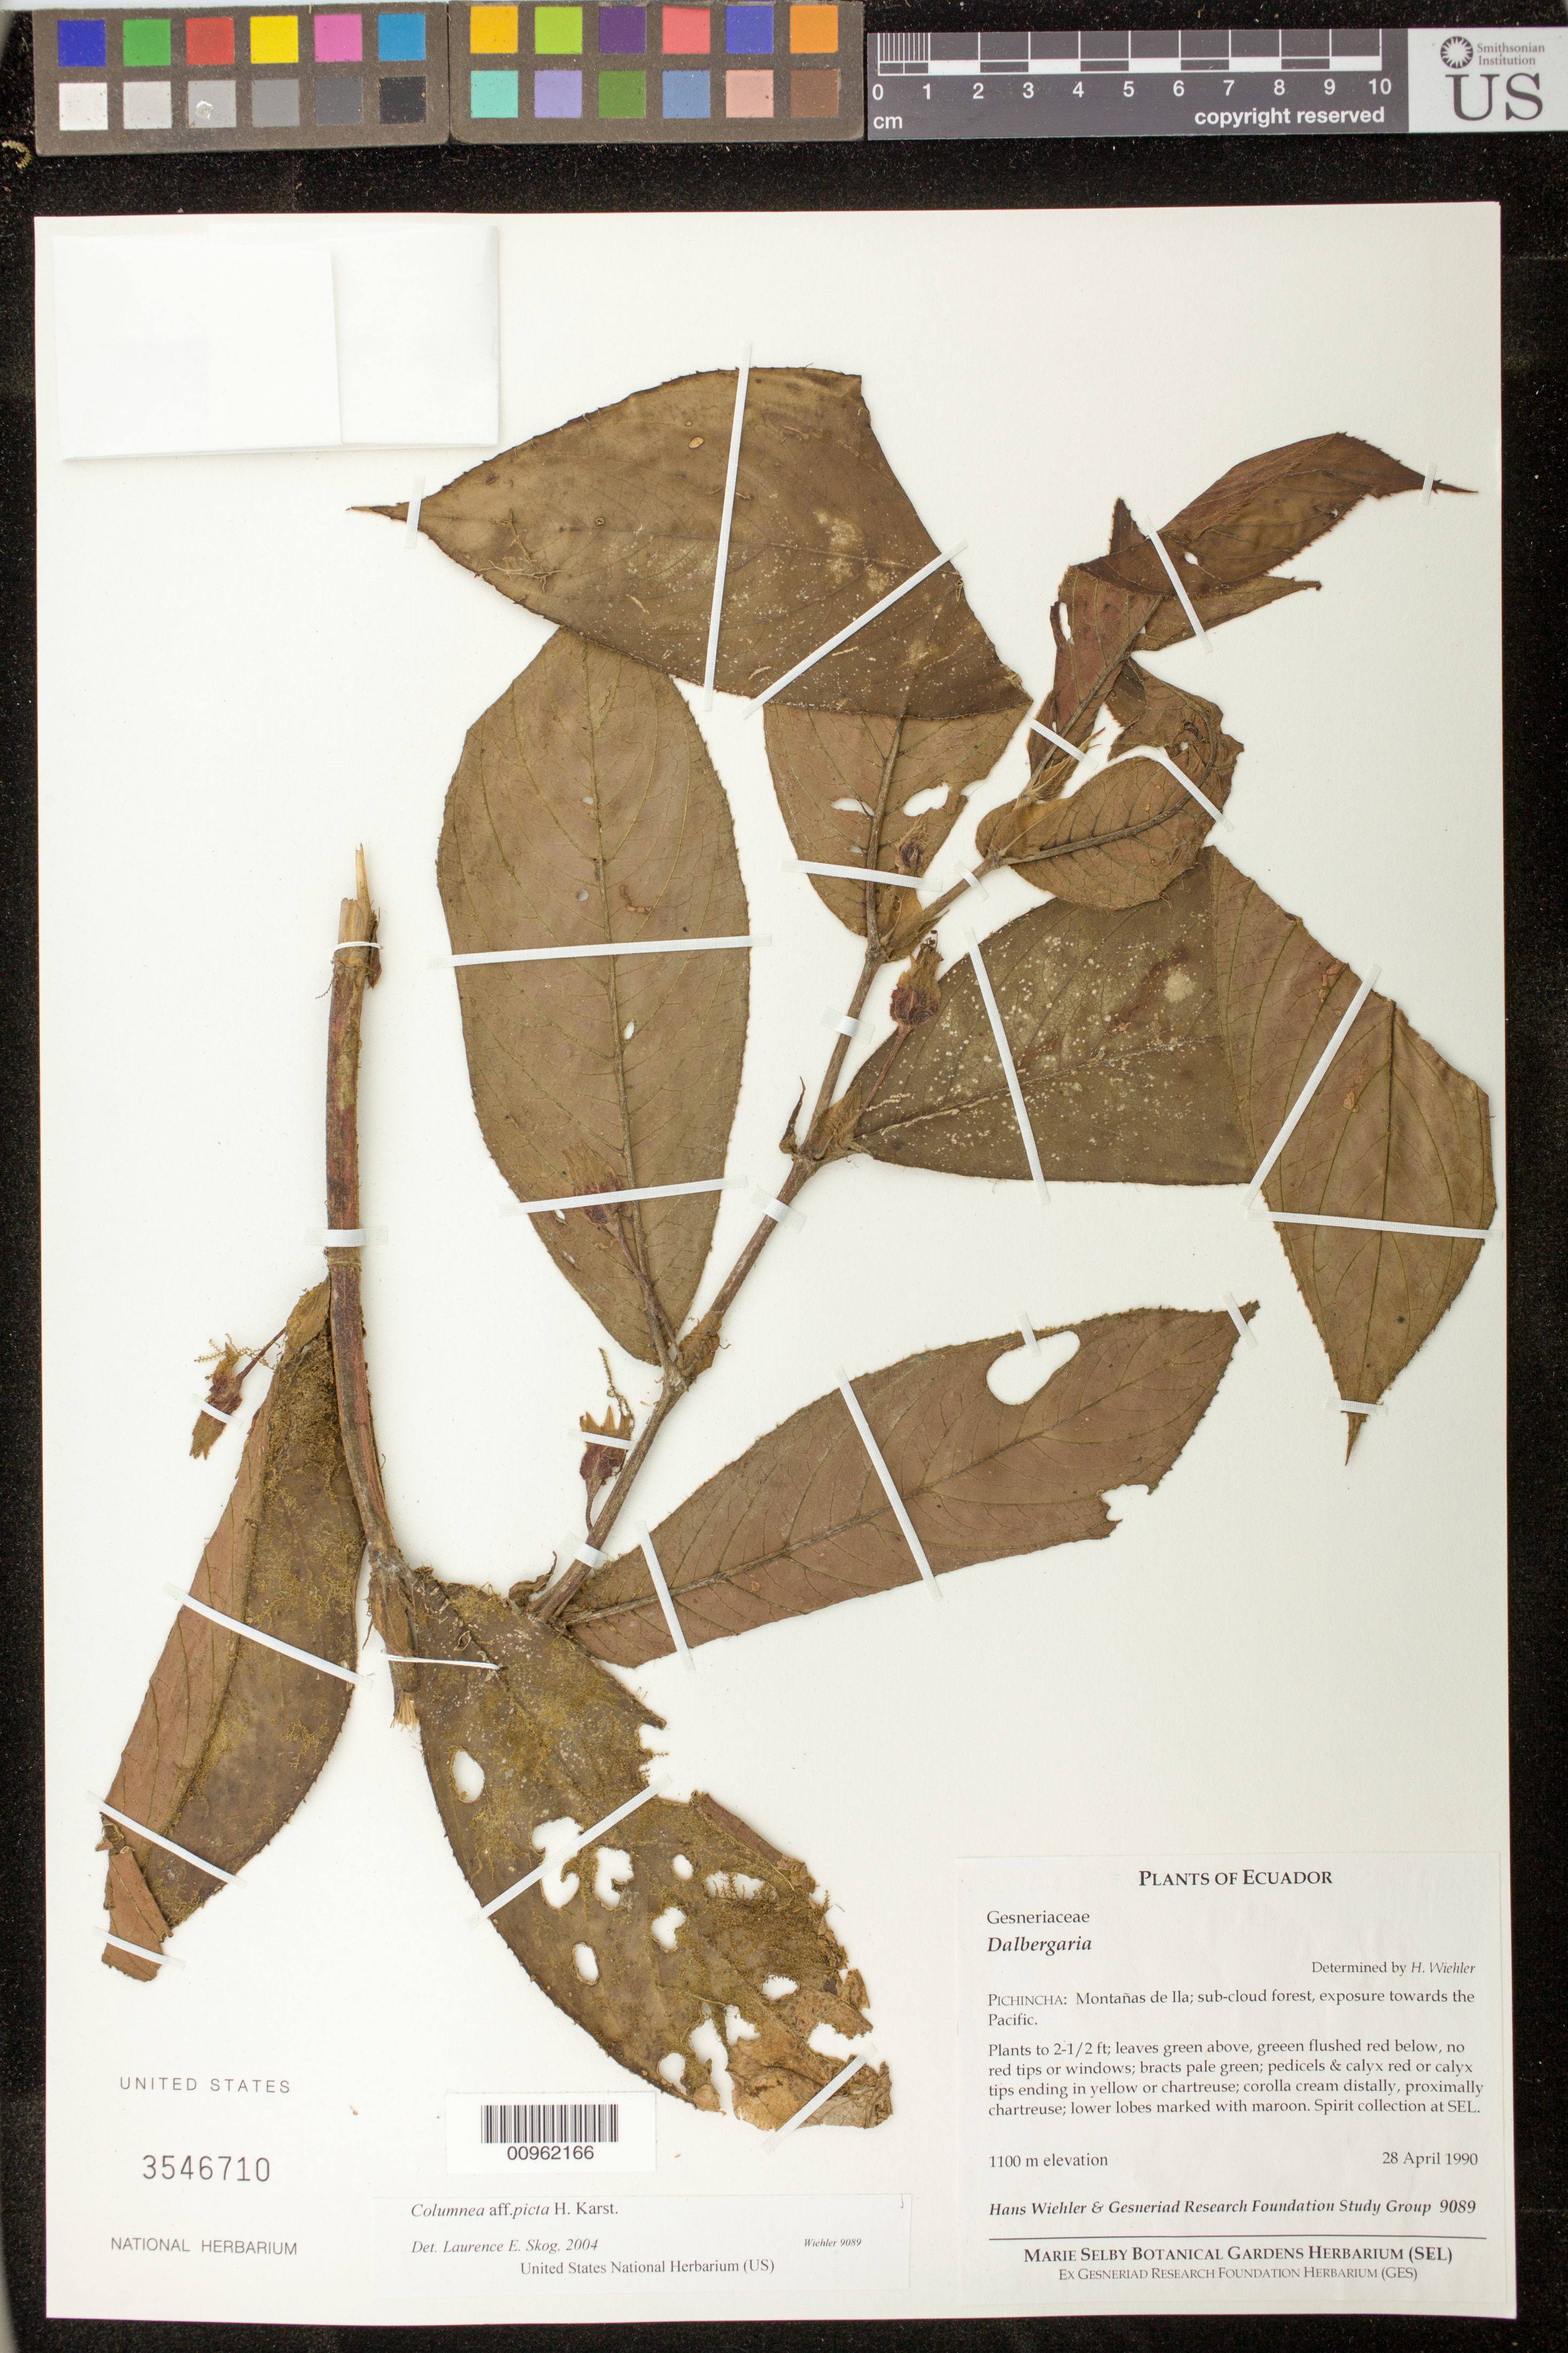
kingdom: Plantae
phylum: Tracheophyta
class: Magnoliopsida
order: Lamiales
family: Gesneriaceae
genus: Columnea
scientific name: Columnea karsteniana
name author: Singh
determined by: Skog, Laurence E.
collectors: H. J. Wiehler & GRF Study Group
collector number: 9089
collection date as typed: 28 Apr 1990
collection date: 1990-04-28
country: Ecuador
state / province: Pichincha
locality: Pichincha: Montañas de Ila; sub-cloud forest, exposure towards the Pacific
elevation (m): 1100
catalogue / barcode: US 3546710